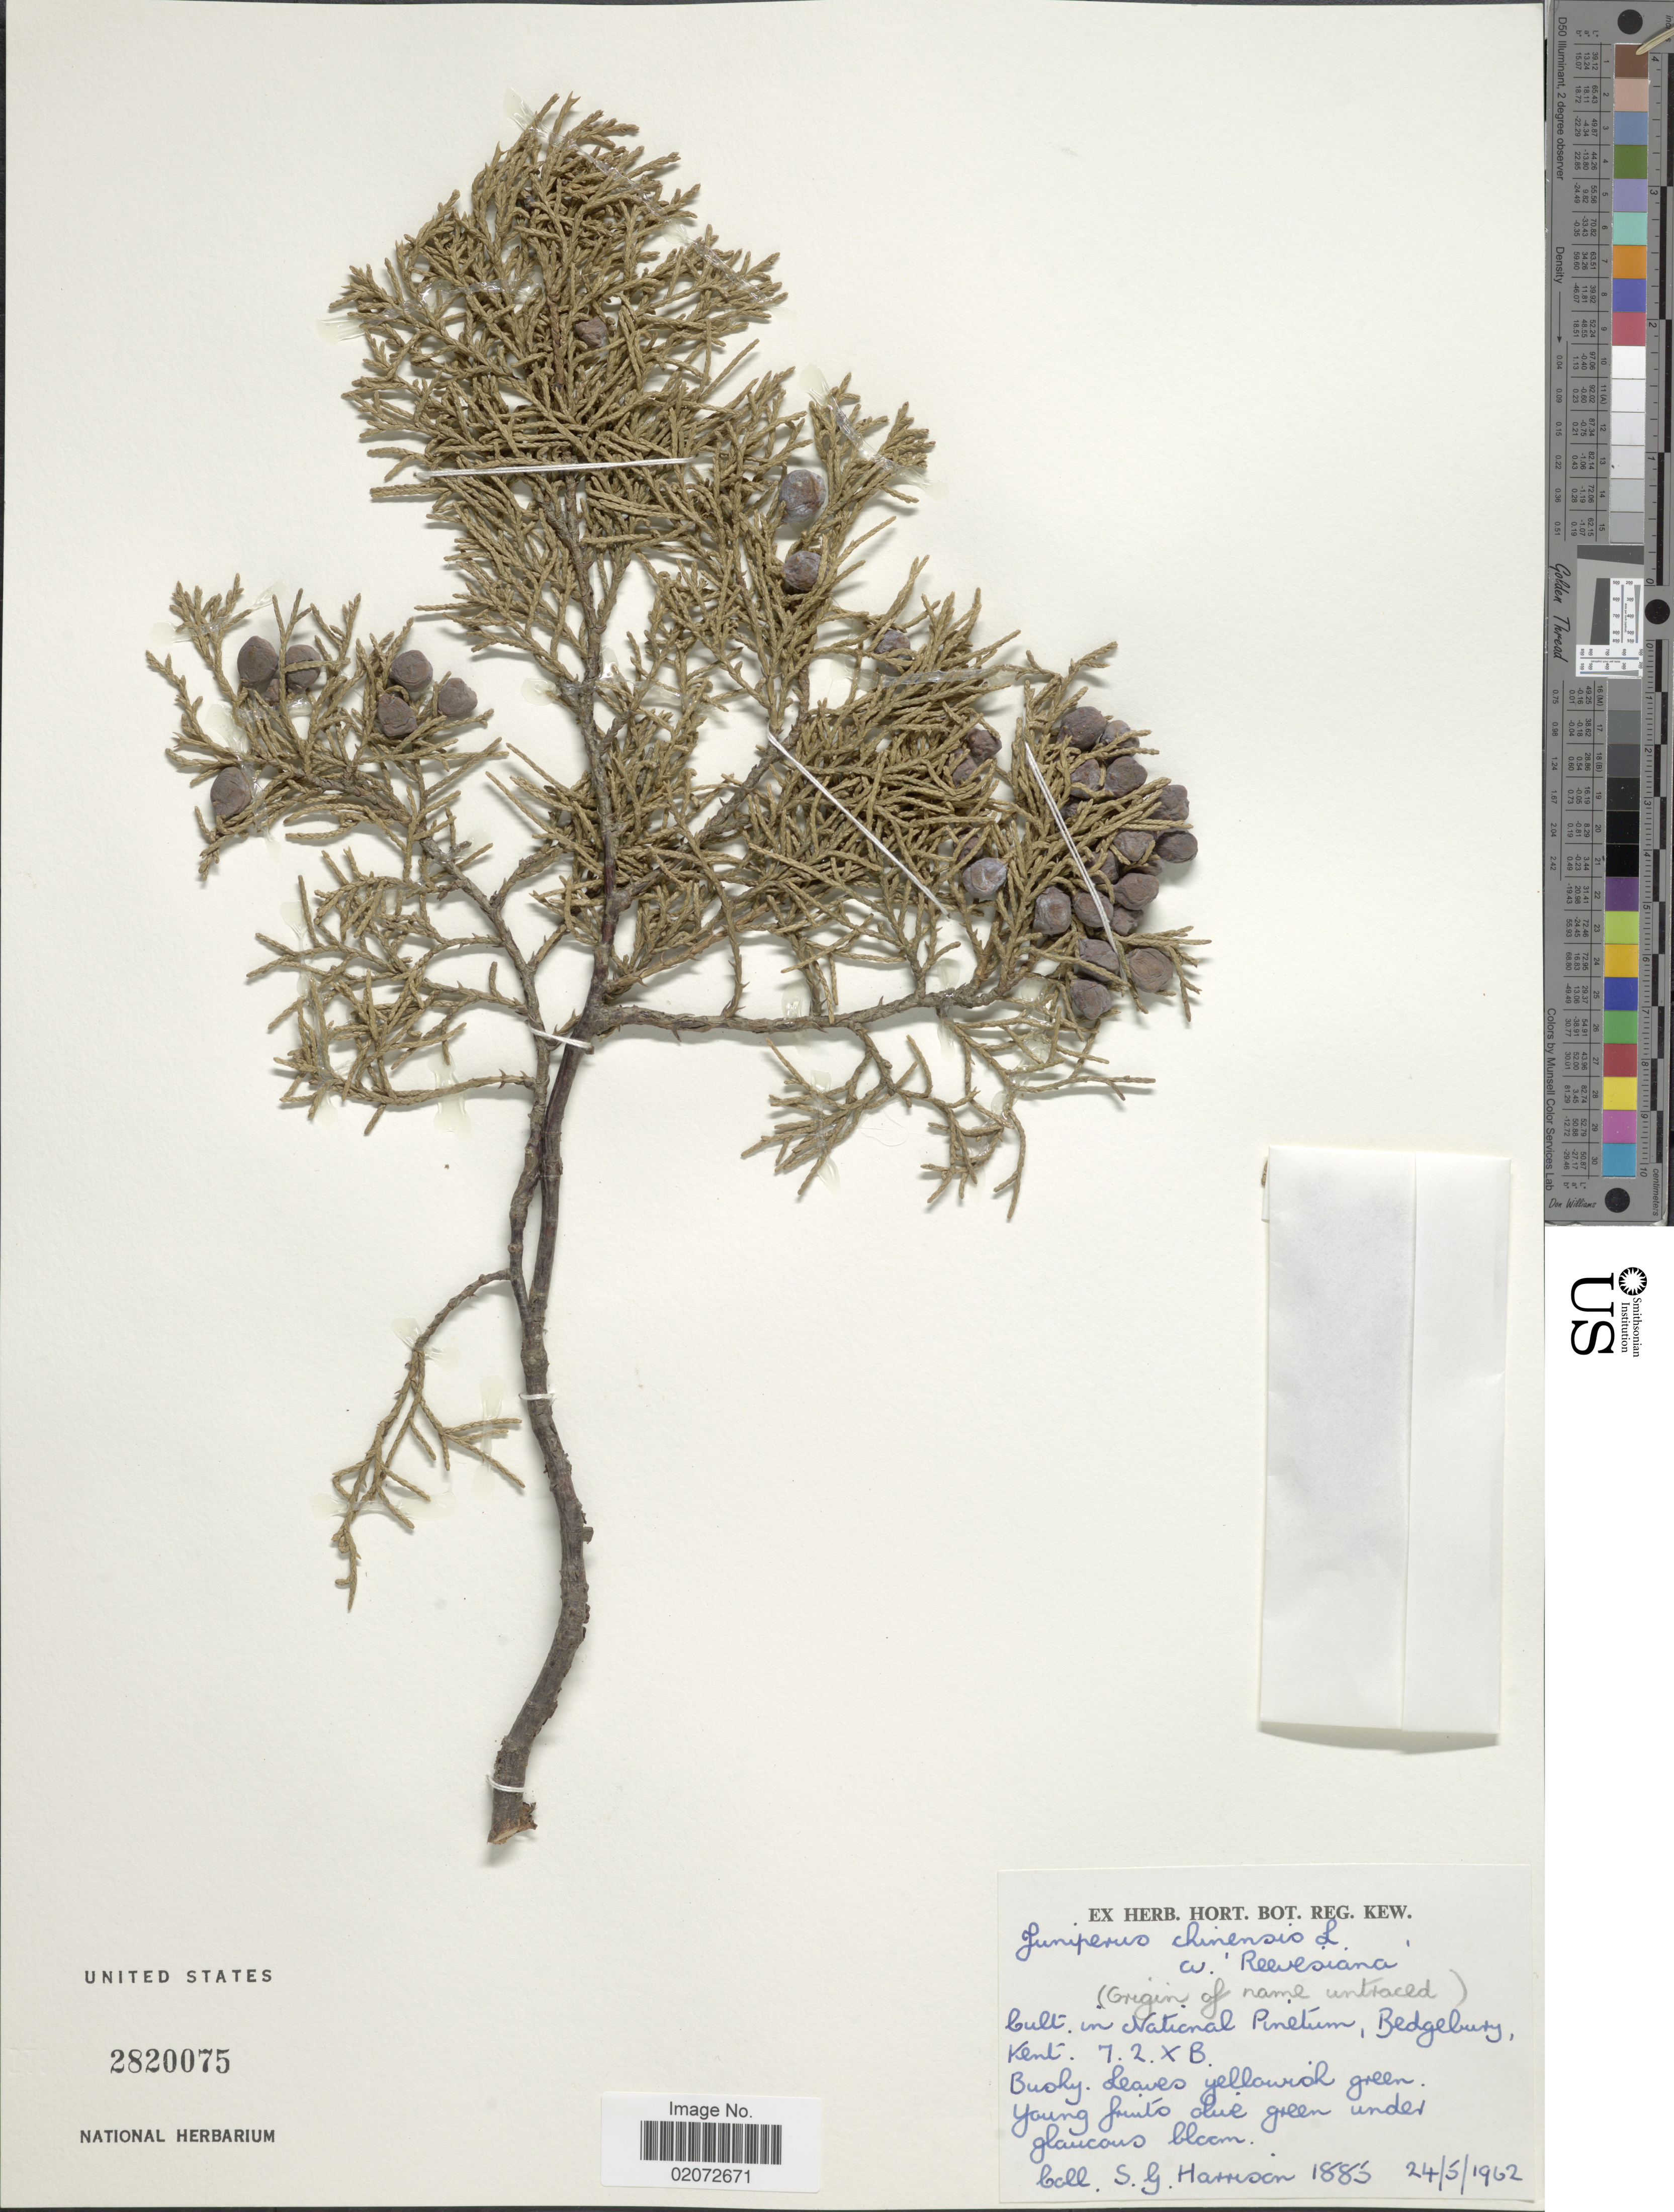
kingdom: Plantae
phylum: Tracheophyta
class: Pinopsida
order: Pinales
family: Cupressaceae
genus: Juniperus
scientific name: Juniperus sp.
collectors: S. G. Harrison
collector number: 1885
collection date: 1962-05-24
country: United States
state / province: Kentucky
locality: National Pinetum, Bedgebury, Kent.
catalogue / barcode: US 2820075